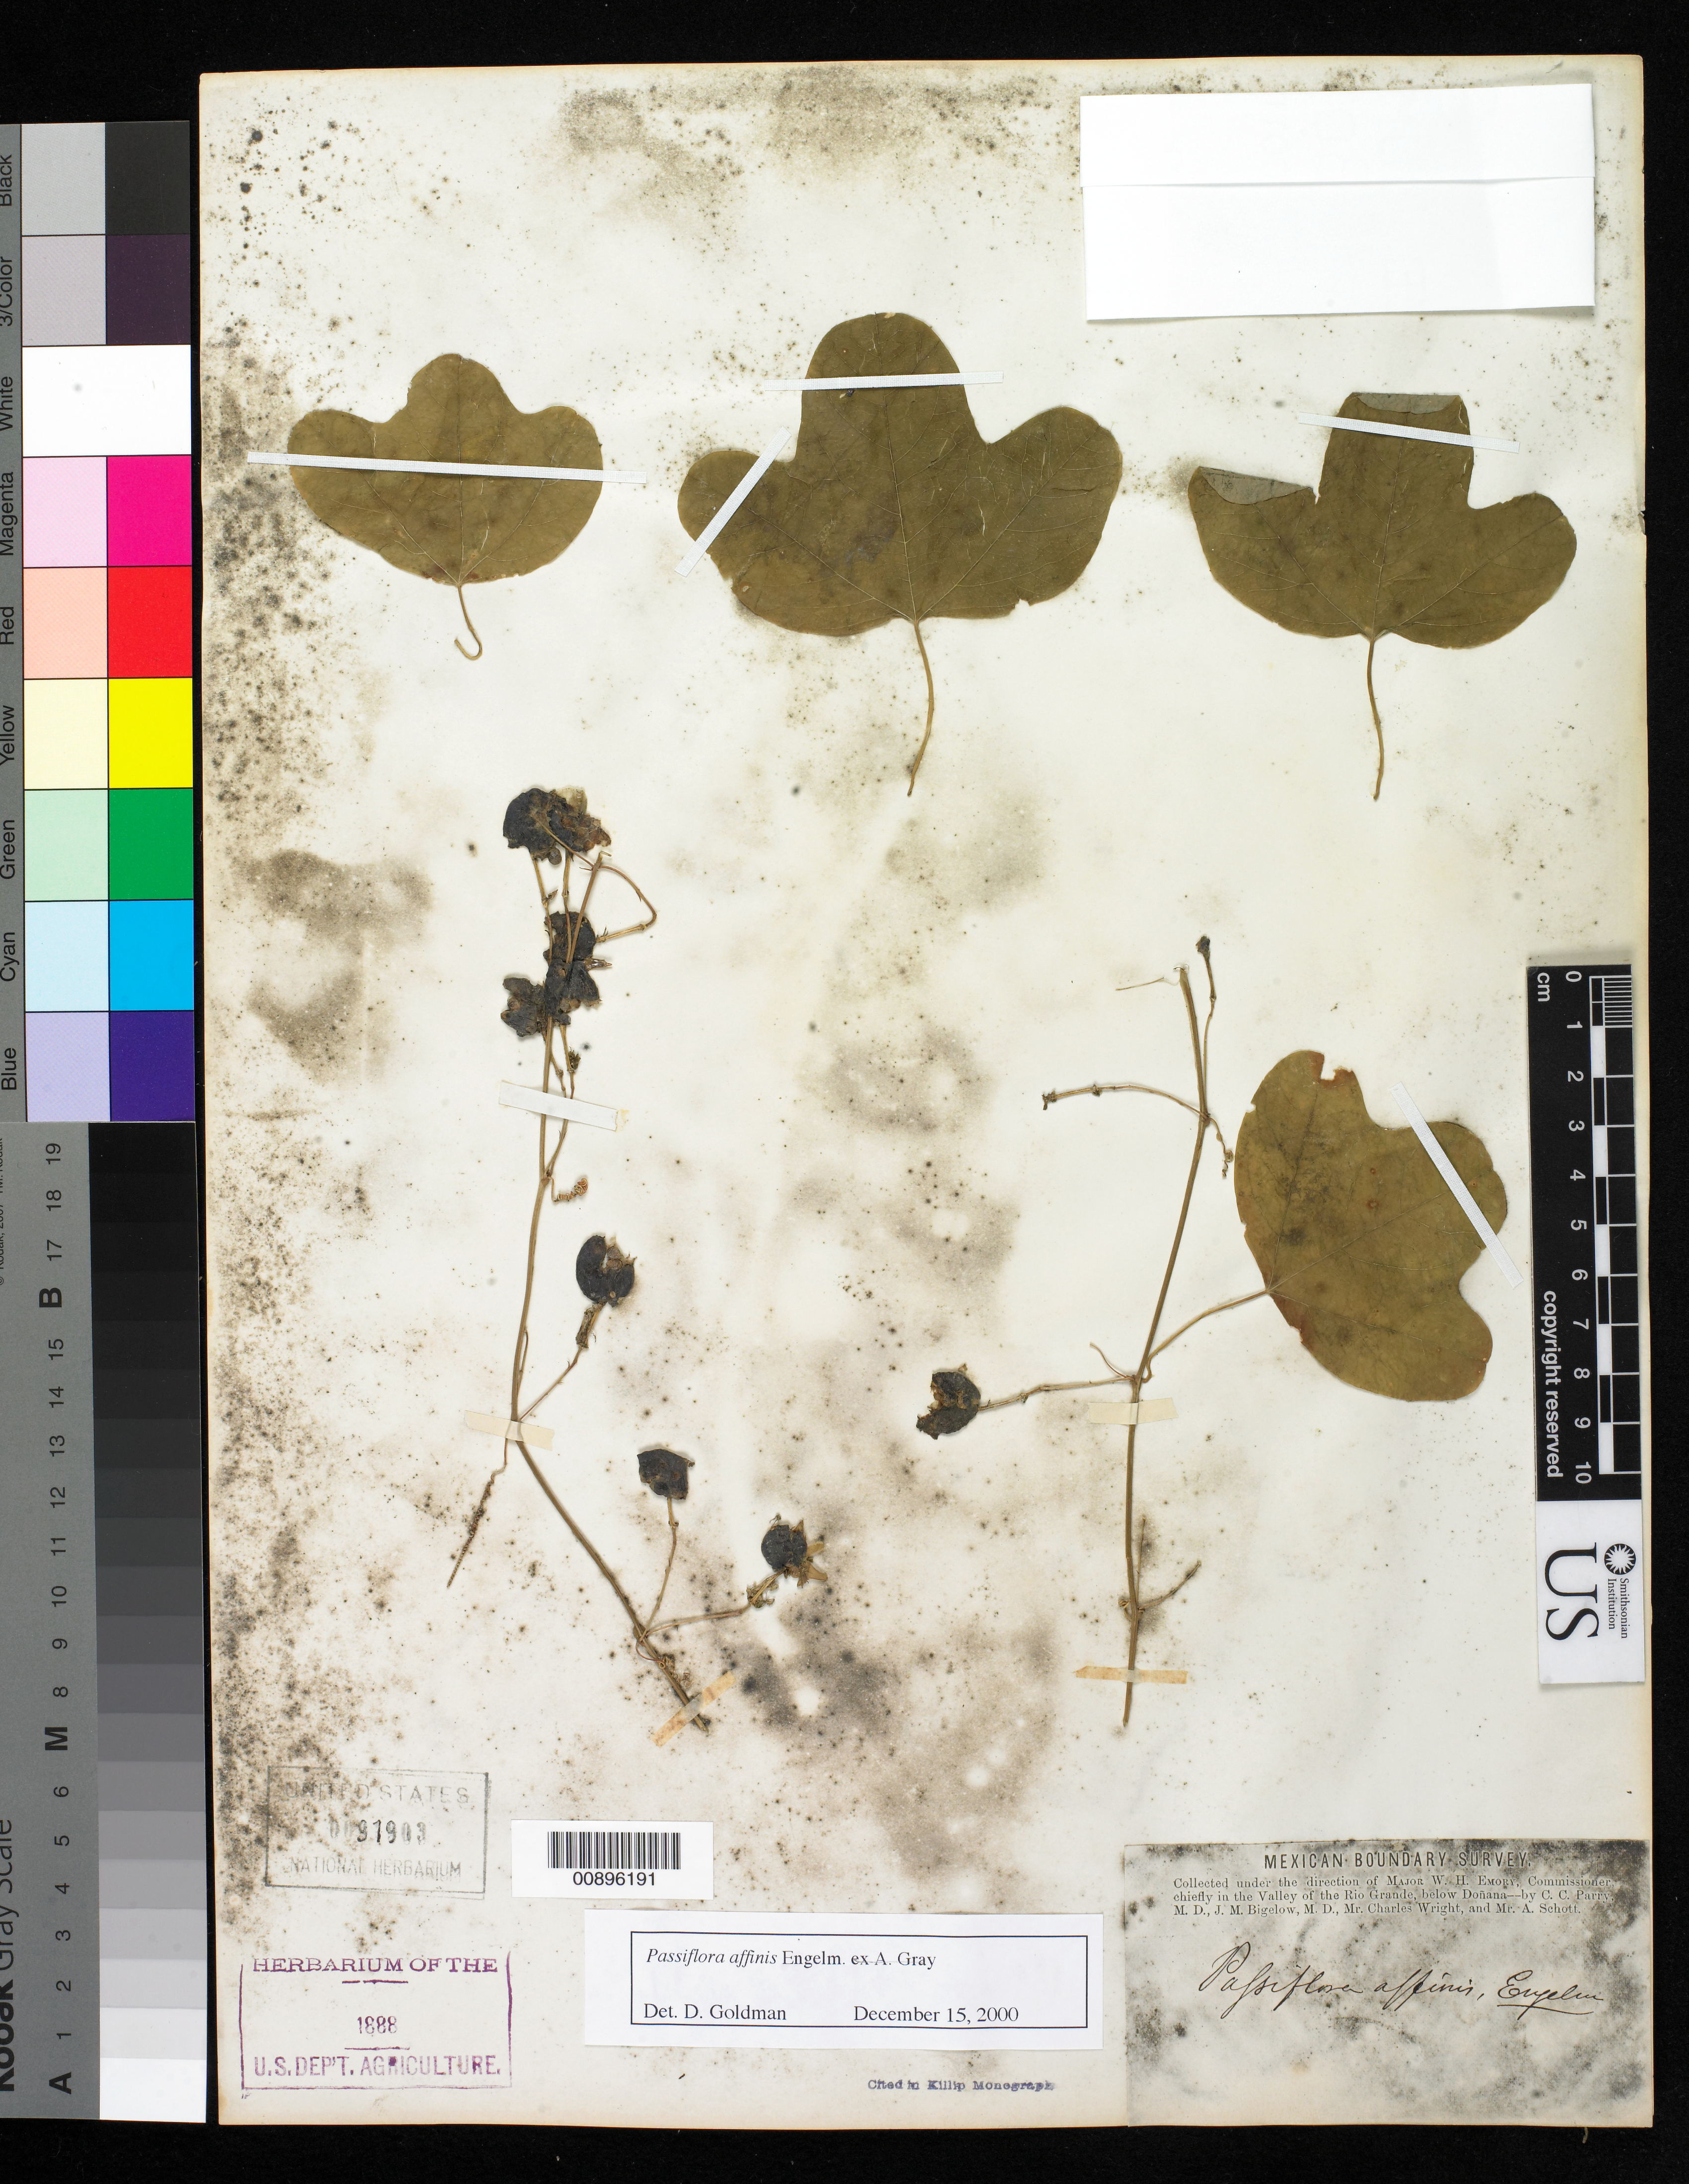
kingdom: Plantae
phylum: Tracheophyta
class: Magnoliopsida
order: Malpighiales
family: Passifloraceae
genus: Passiflora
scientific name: Passiflora affinis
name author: Engelm. ex A. Gray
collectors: C. C. Parry, J. M. Bigelow, C. Wright & A. C. V. Schott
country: United States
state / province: New Mexico / Texas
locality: Valley of the Rio Grande, below Doñana.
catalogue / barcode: US 91903